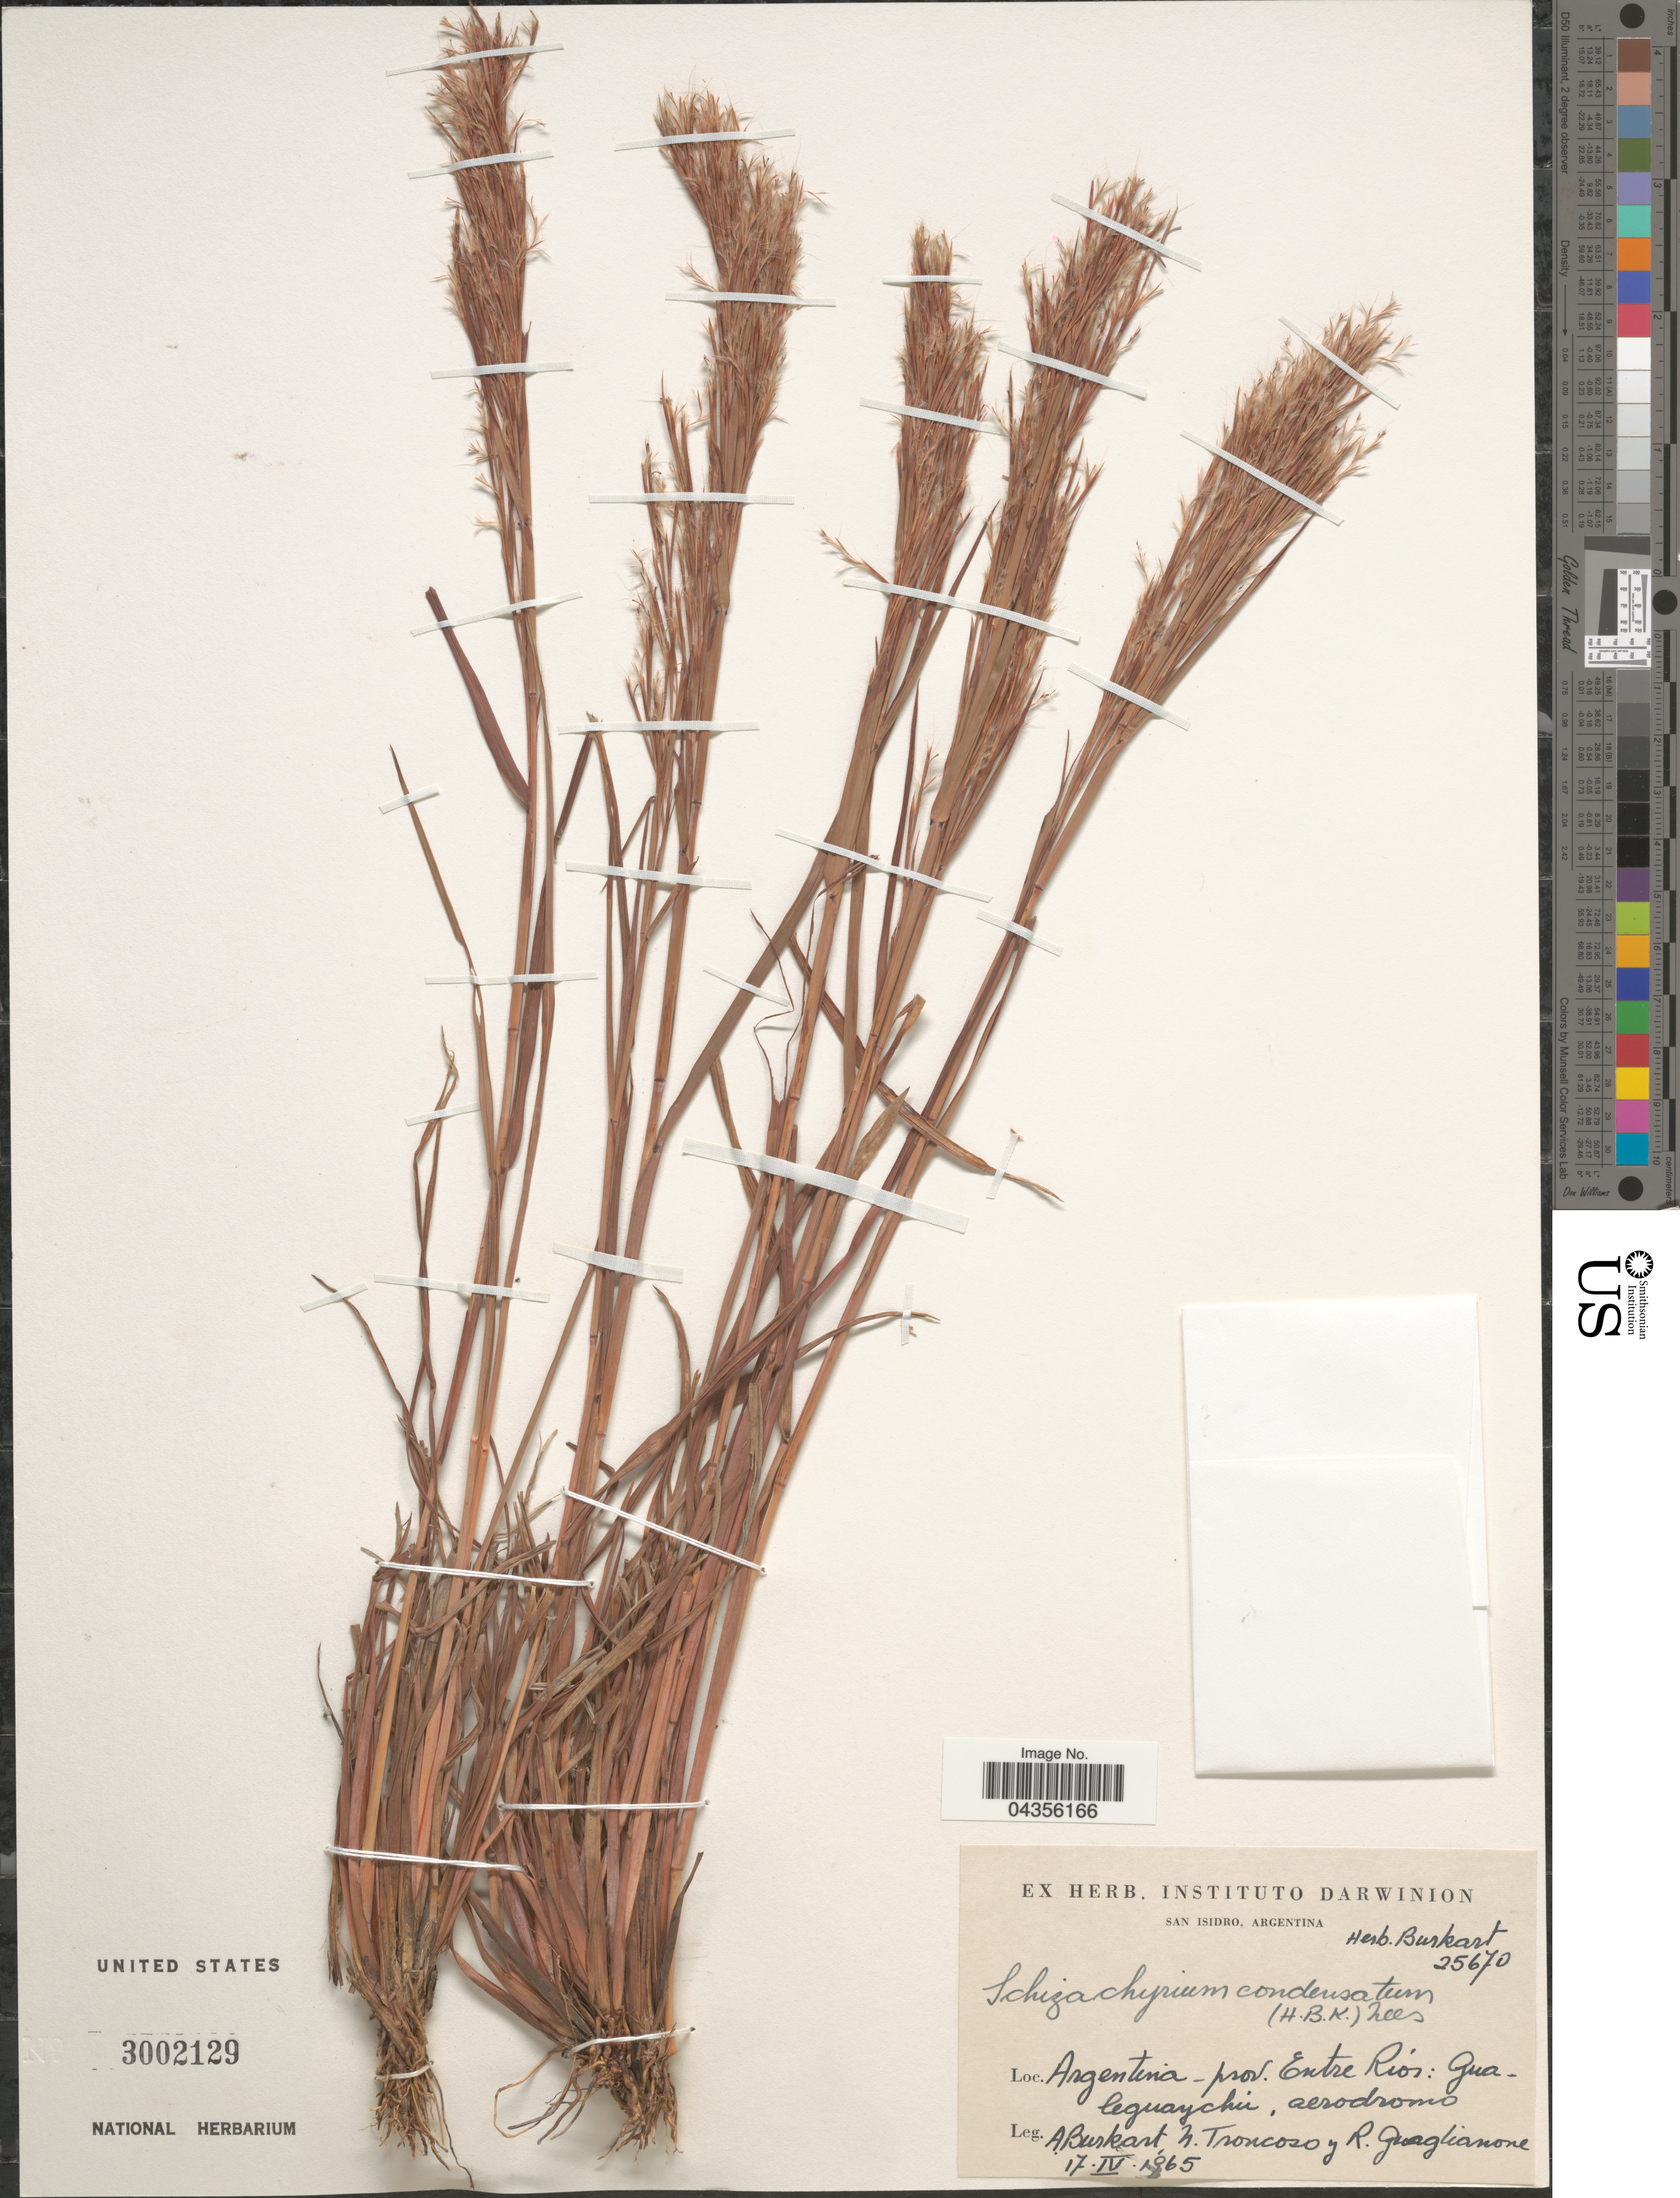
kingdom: Plantae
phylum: Tracheophyta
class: Liliopsida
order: Poales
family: Poaceae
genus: Schizachyrium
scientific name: Schizachyrium condensatum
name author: (Kunth) Nees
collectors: A. E. Burkart, N. Troncoso & R. Guaglianone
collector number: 25670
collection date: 1965-04-17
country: Argentina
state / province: Entre Rios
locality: Gualeguaychú.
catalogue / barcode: US 3002129